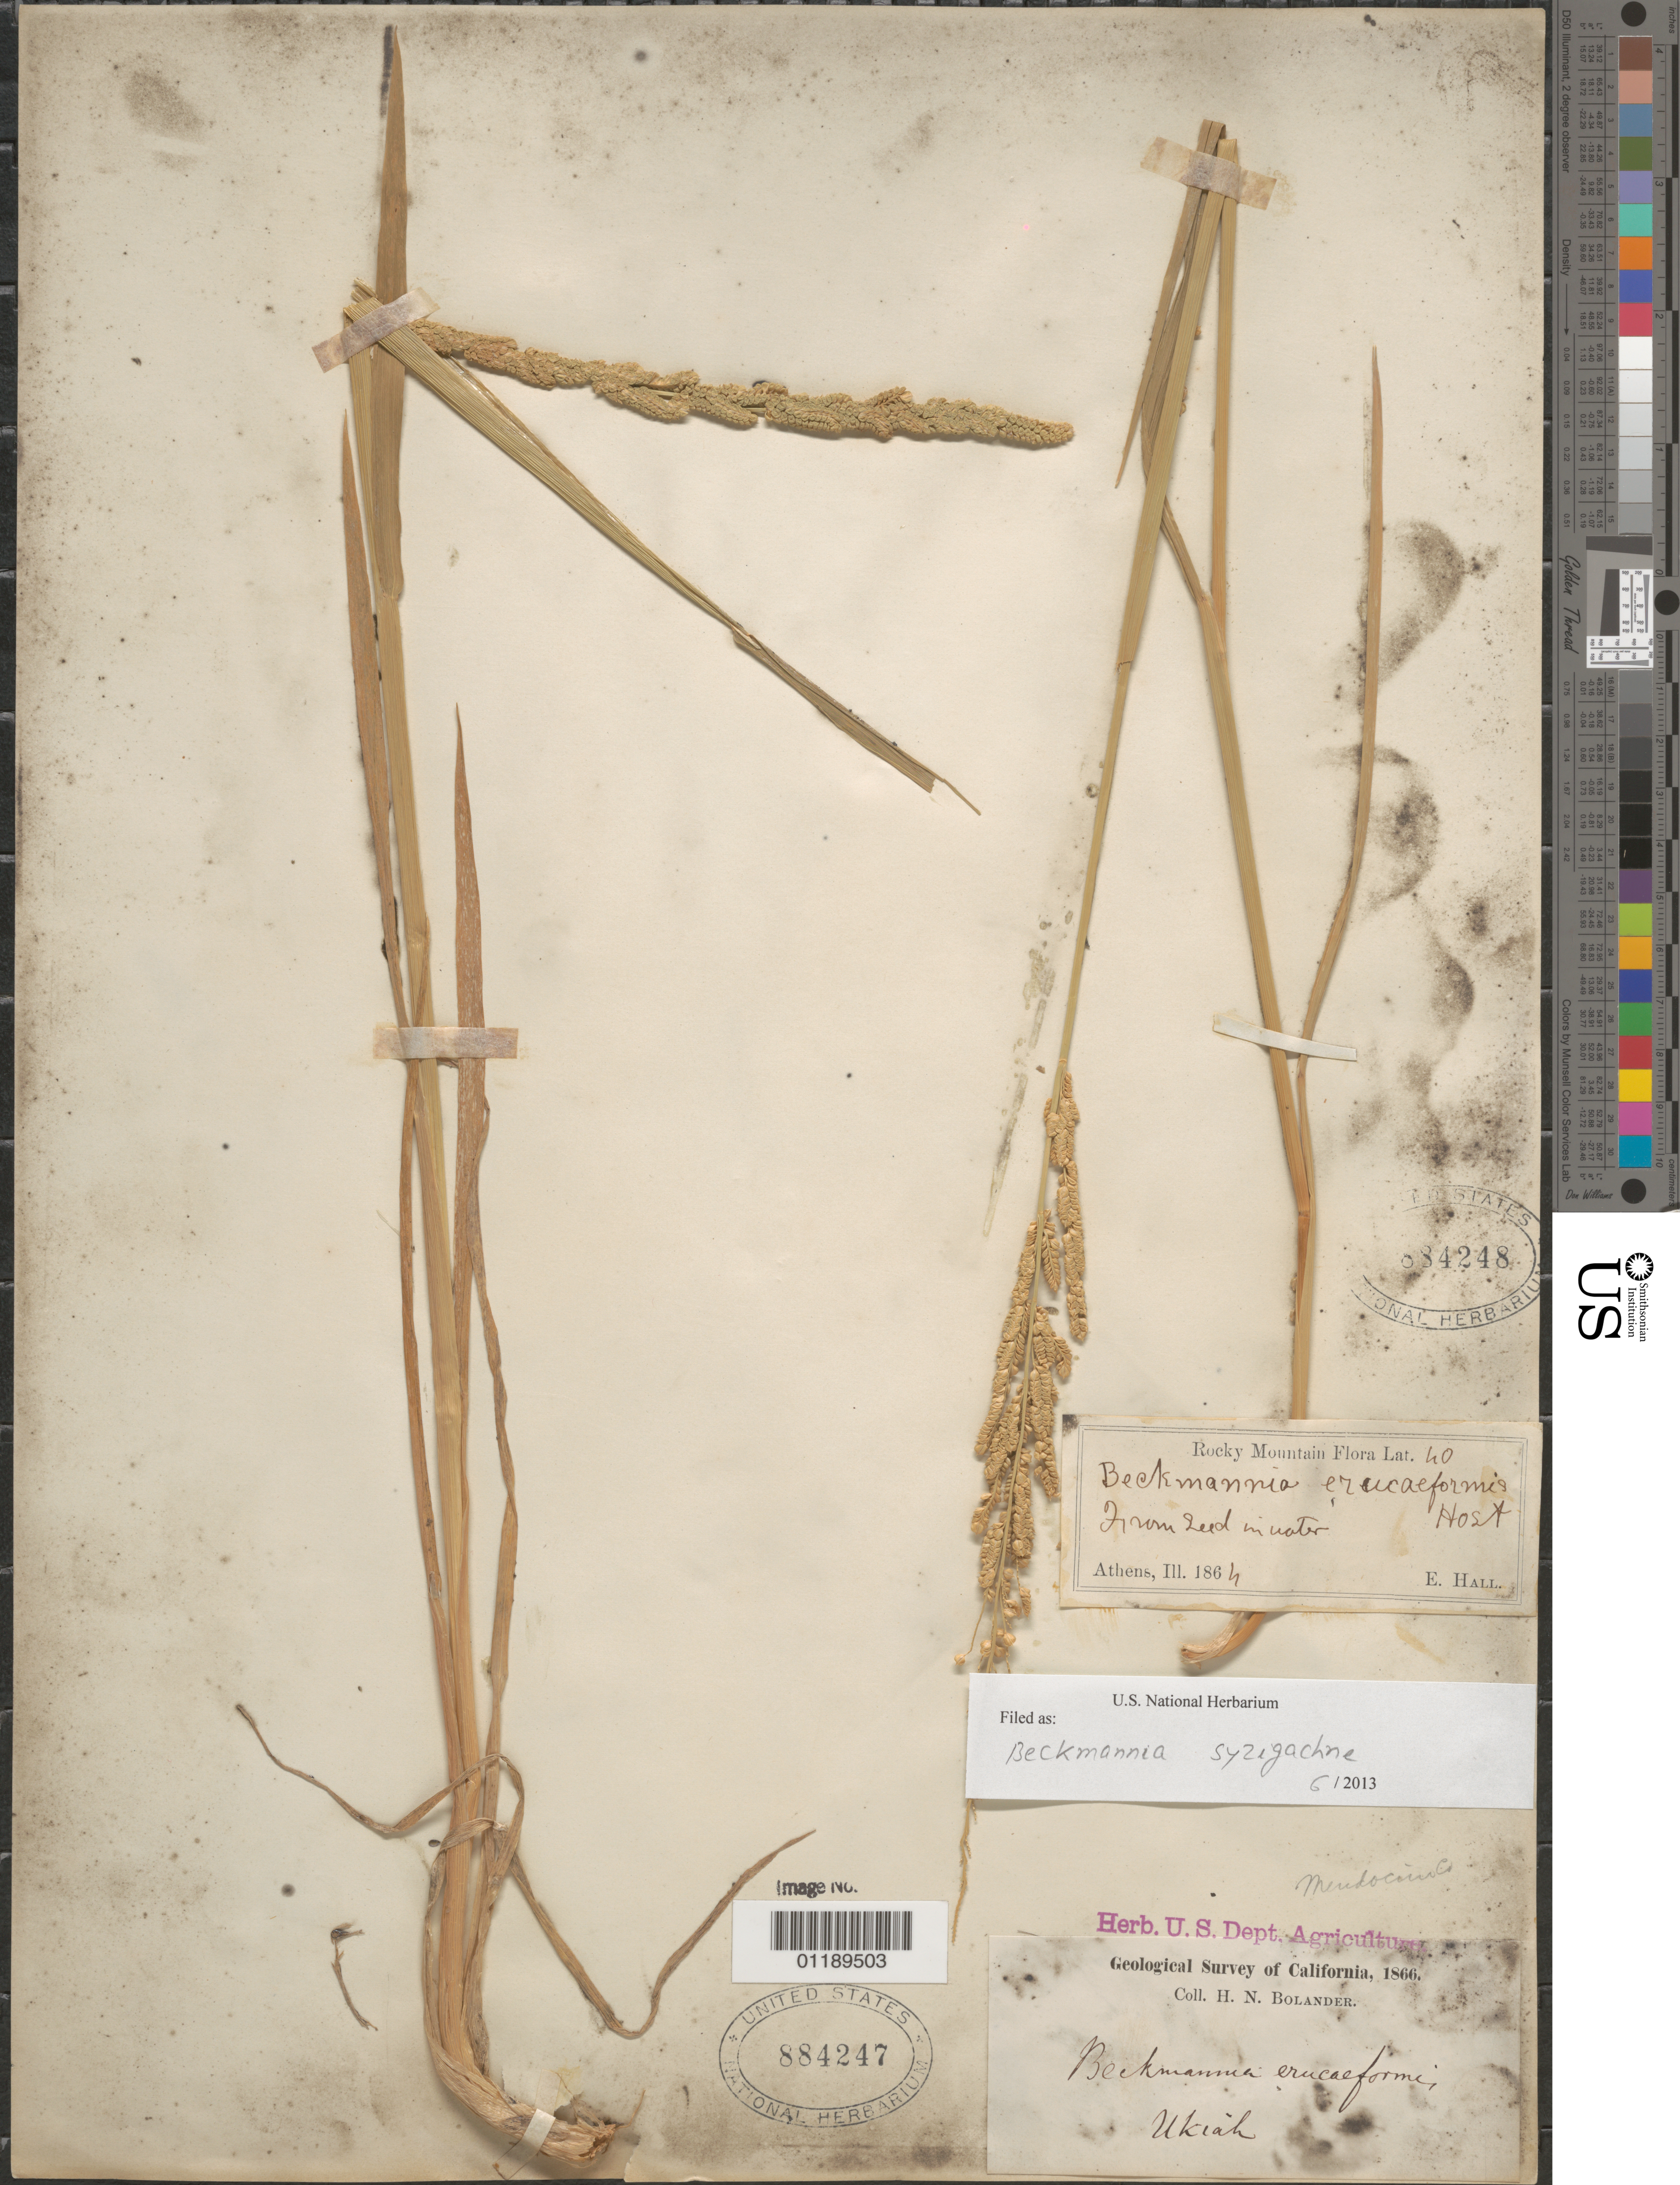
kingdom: Plantae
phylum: Tracheophyta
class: Liliopsida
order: Poales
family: Poaceae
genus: Beckmannia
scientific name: Beckmannia syzigachne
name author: (Steud.) Fernald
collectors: H. Bolander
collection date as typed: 1866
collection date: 1866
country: United States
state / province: California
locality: Ukiah.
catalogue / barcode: US 884247